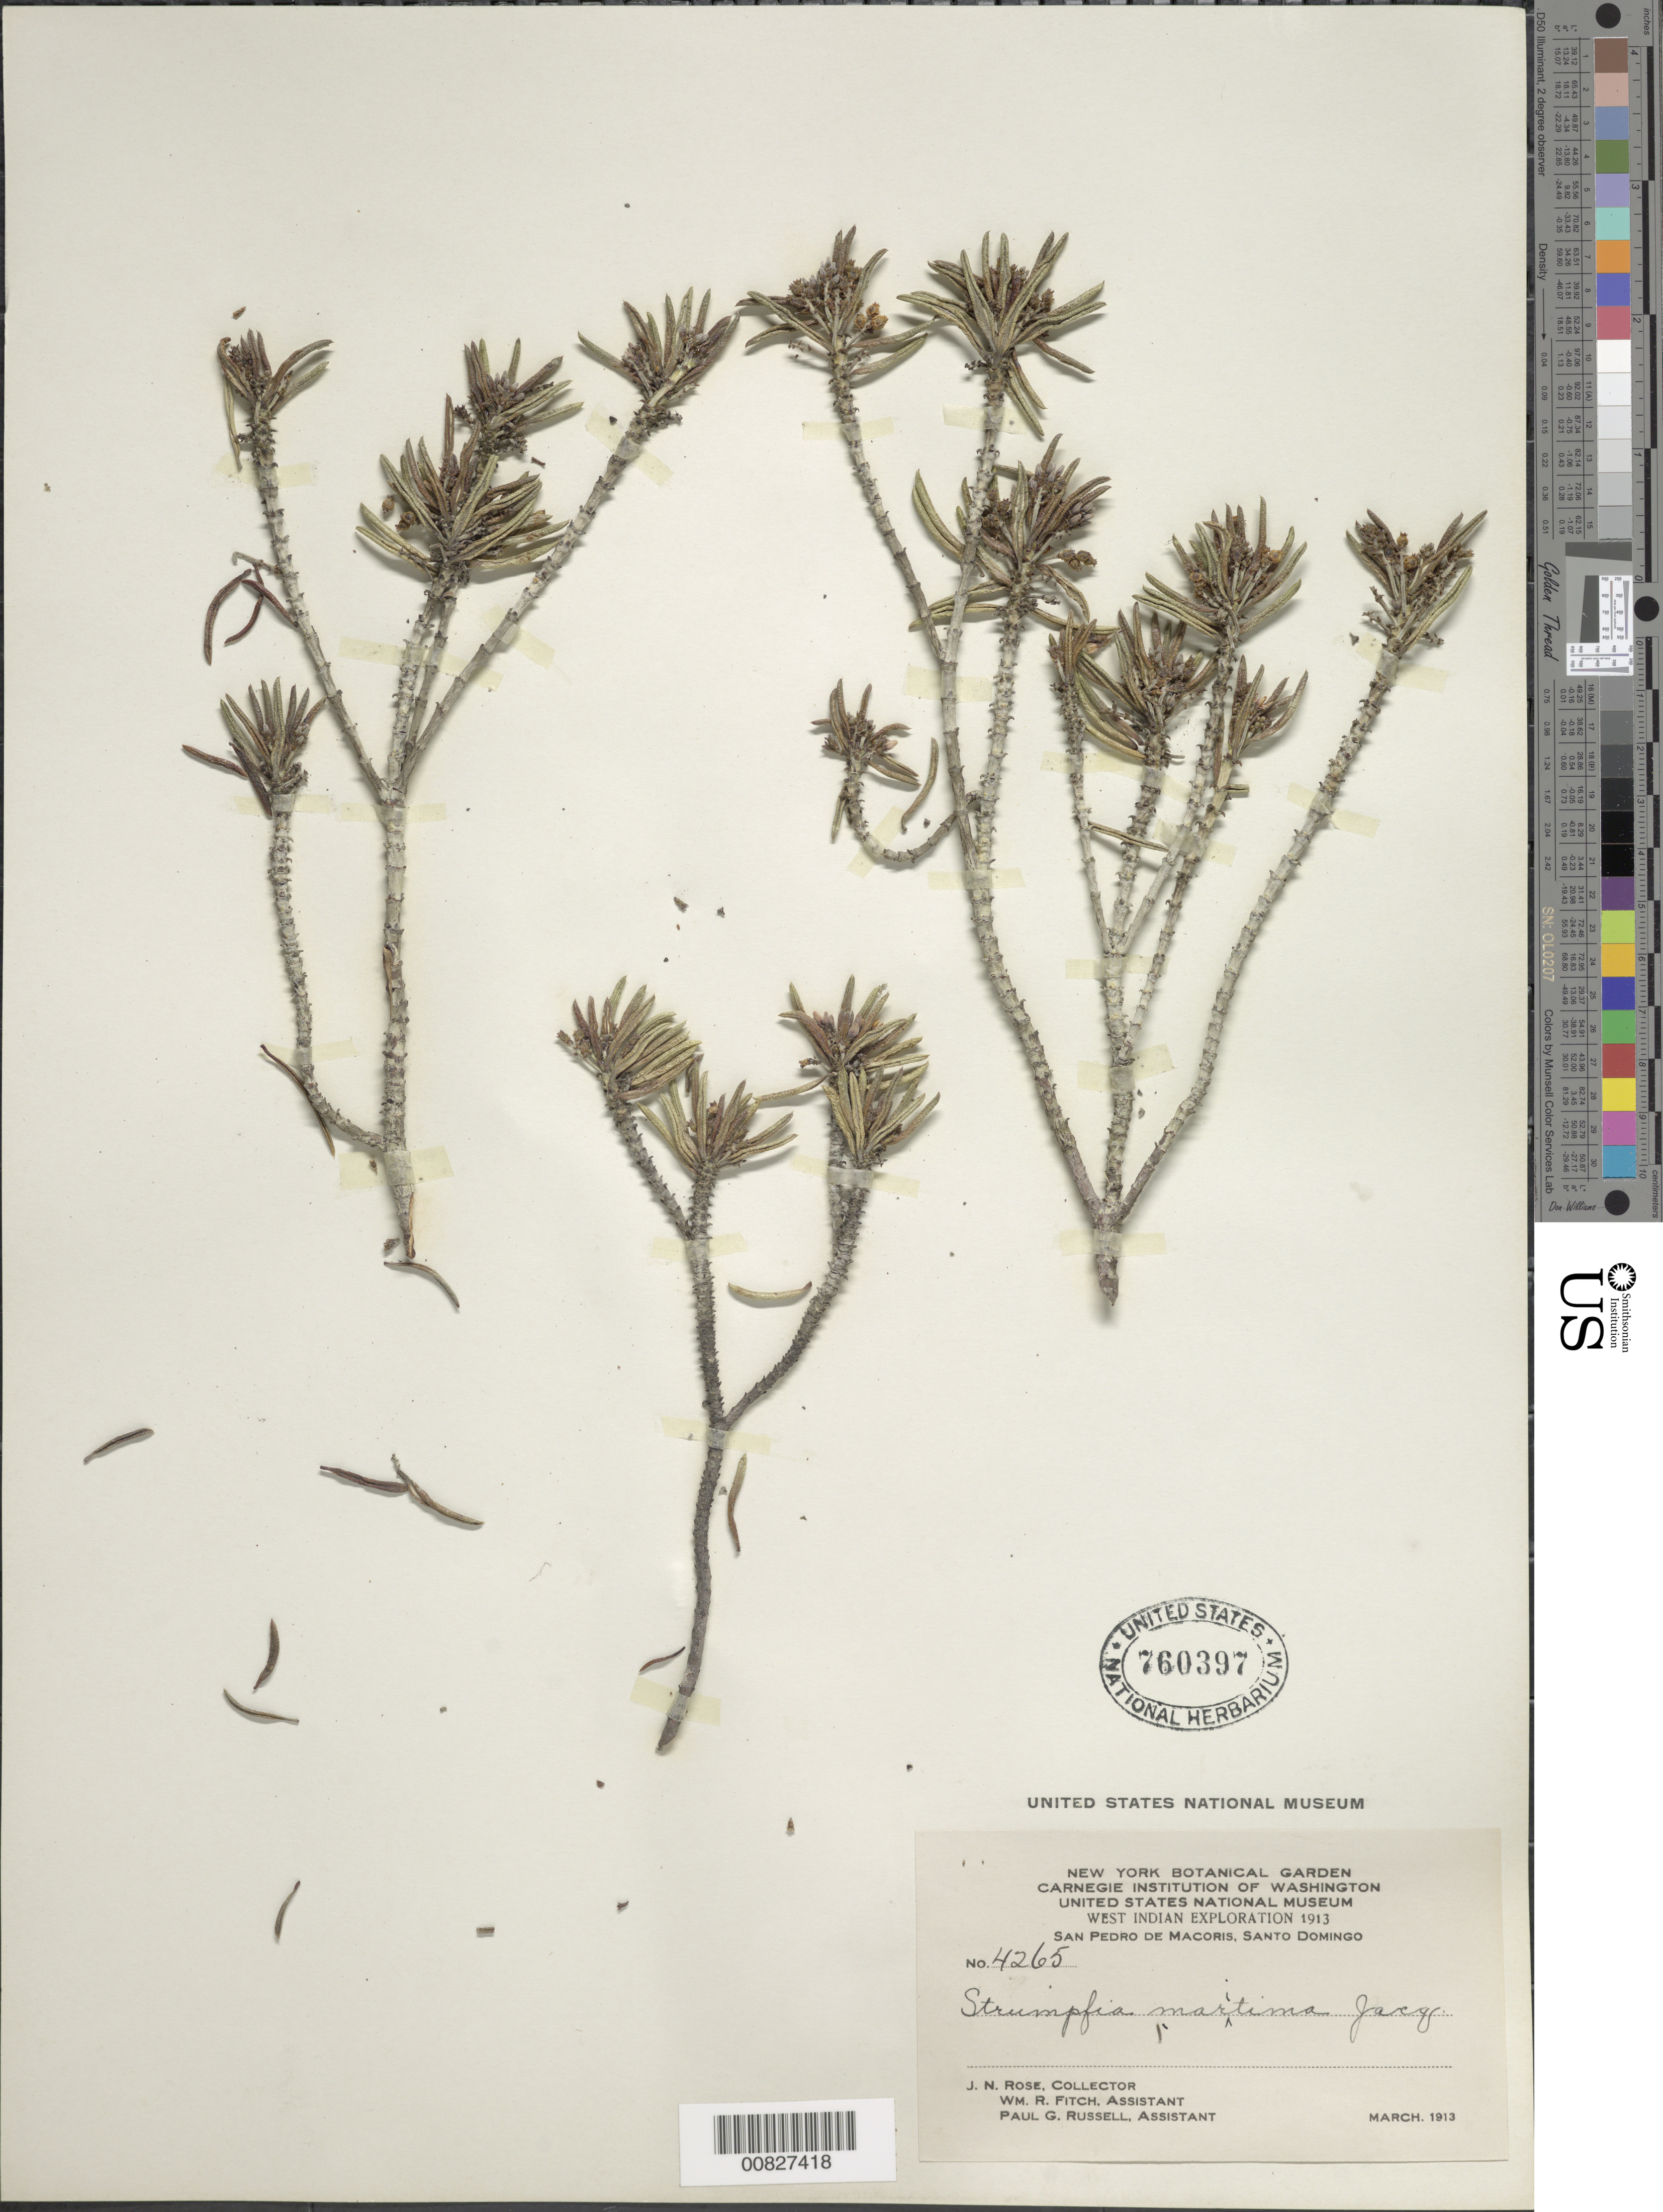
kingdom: Plantae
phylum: Tracheophyta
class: Magnoliopsida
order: Gentianales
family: Rubiaceae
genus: Strumpfia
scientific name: Strumpfia maritima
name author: Jacq.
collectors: J. N. Rose, W. R. Fitch & P. G. Russell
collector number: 4265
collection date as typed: Mar 1913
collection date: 1913-03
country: Dominican Republic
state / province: San Pedro de Macoris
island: Hispaniola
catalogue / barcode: US 760397